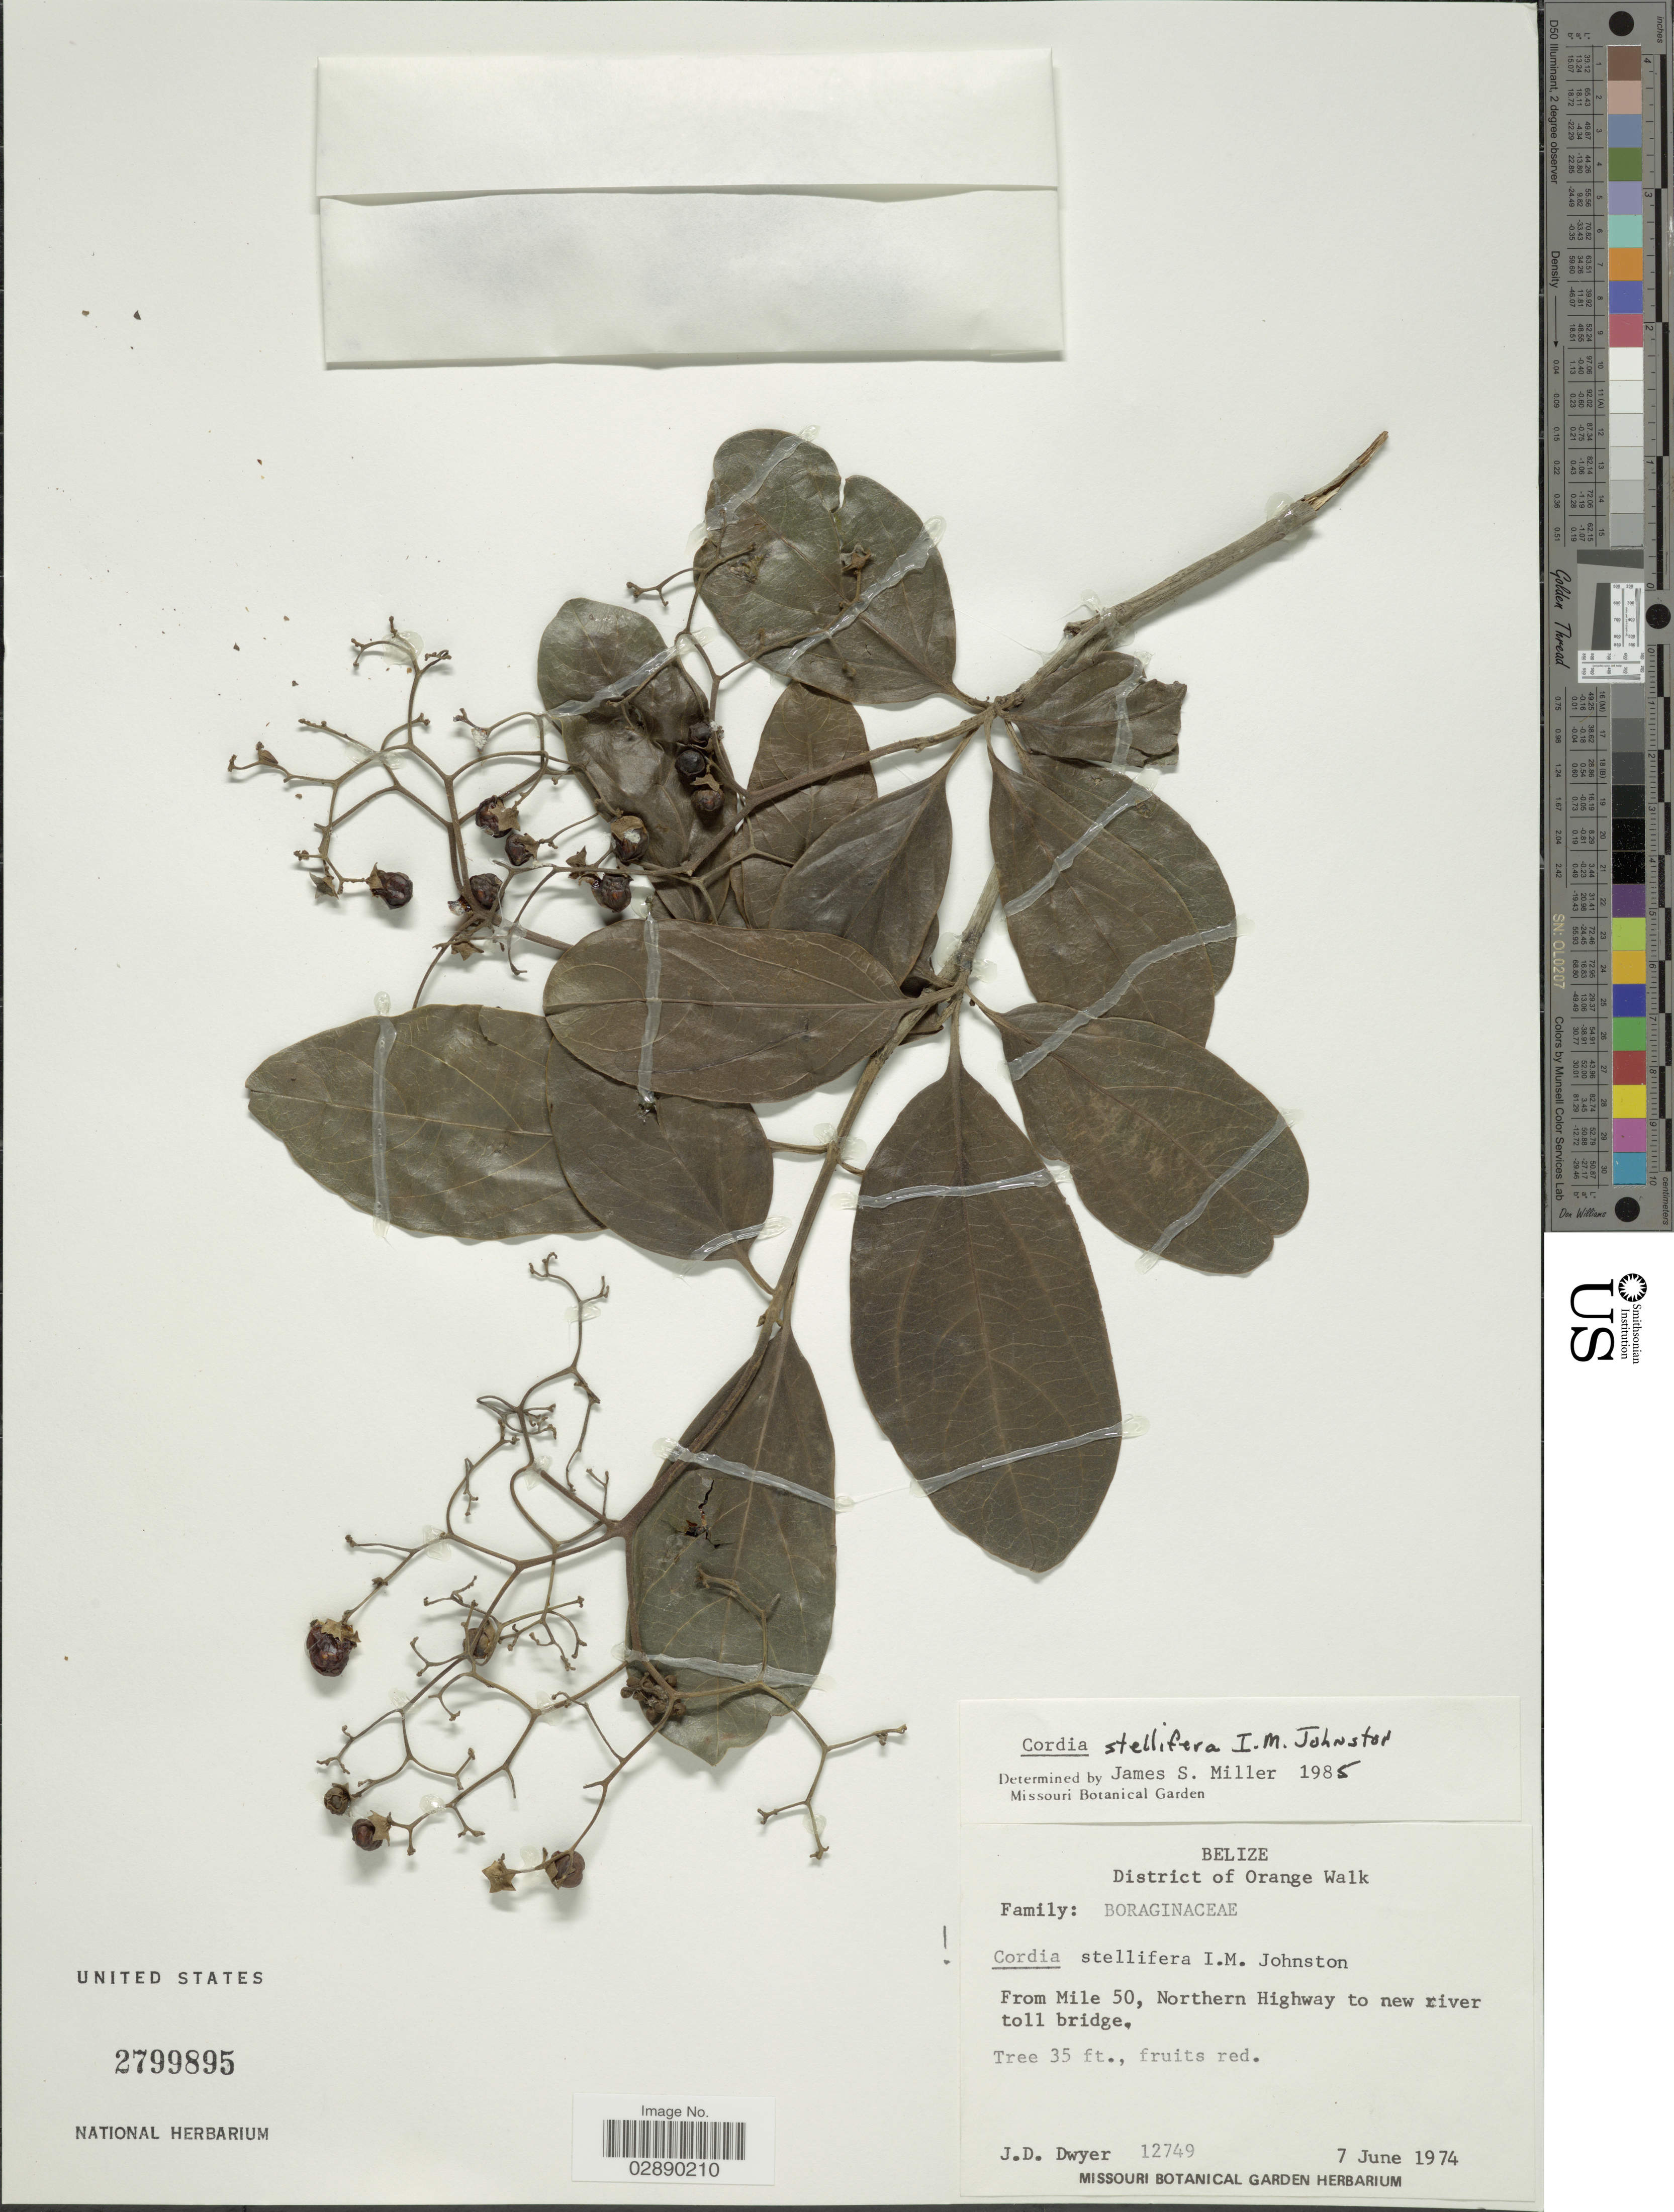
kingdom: Plantae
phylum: Tracheophyta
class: Magnoliopsida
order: Boraginales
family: Cordiaceae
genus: Cordia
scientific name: Cordia stellifera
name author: I.M. Johnst.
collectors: J. D. Dwyer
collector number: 12749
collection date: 1974-06-07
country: Belize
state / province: Orange Walk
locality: District of Orange Walk. From Mile 50, Northern Highway to new river toll bridge.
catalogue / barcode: US 2799895